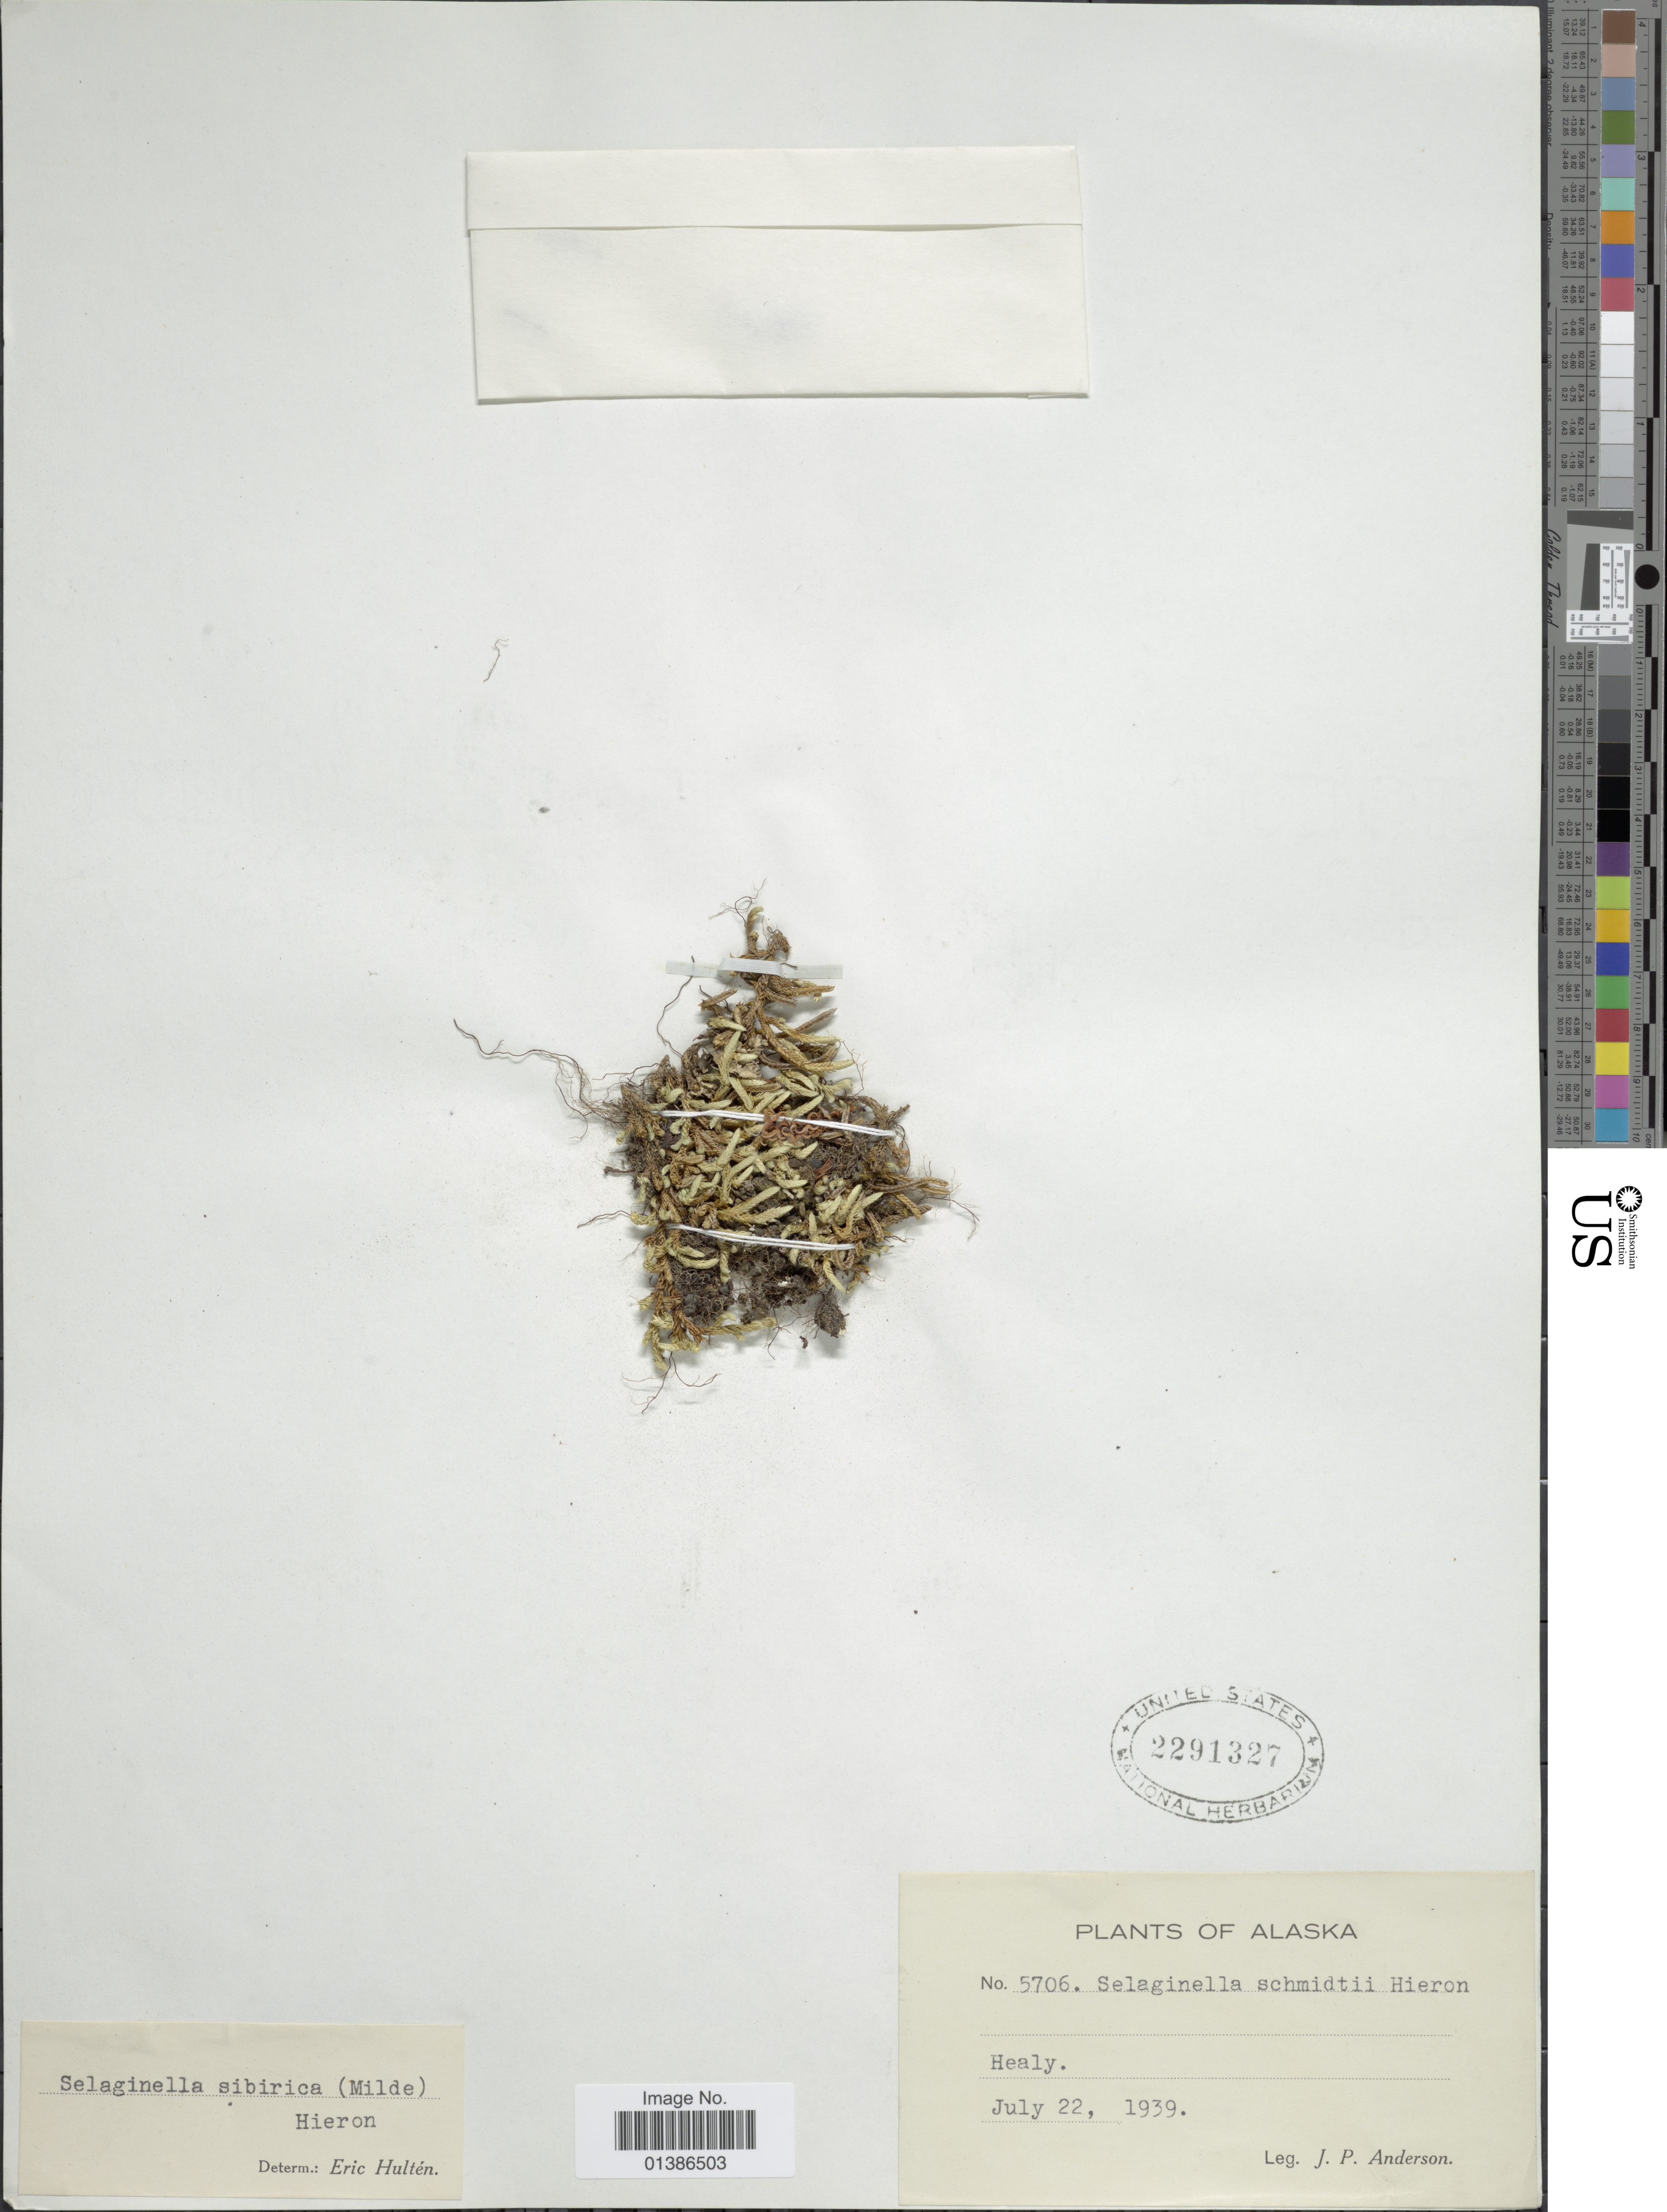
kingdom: Plantae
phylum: Tracheophyta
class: Lycopodiopsida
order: Selaginellales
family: Selaginellaceae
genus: Selaginella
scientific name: Selaginella sibirica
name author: (Milde) Hieron.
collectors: J. P. Anderson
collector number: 5706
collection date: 1939-07-22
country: United States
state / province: Alaska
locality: Healy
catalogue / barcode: US 2291327